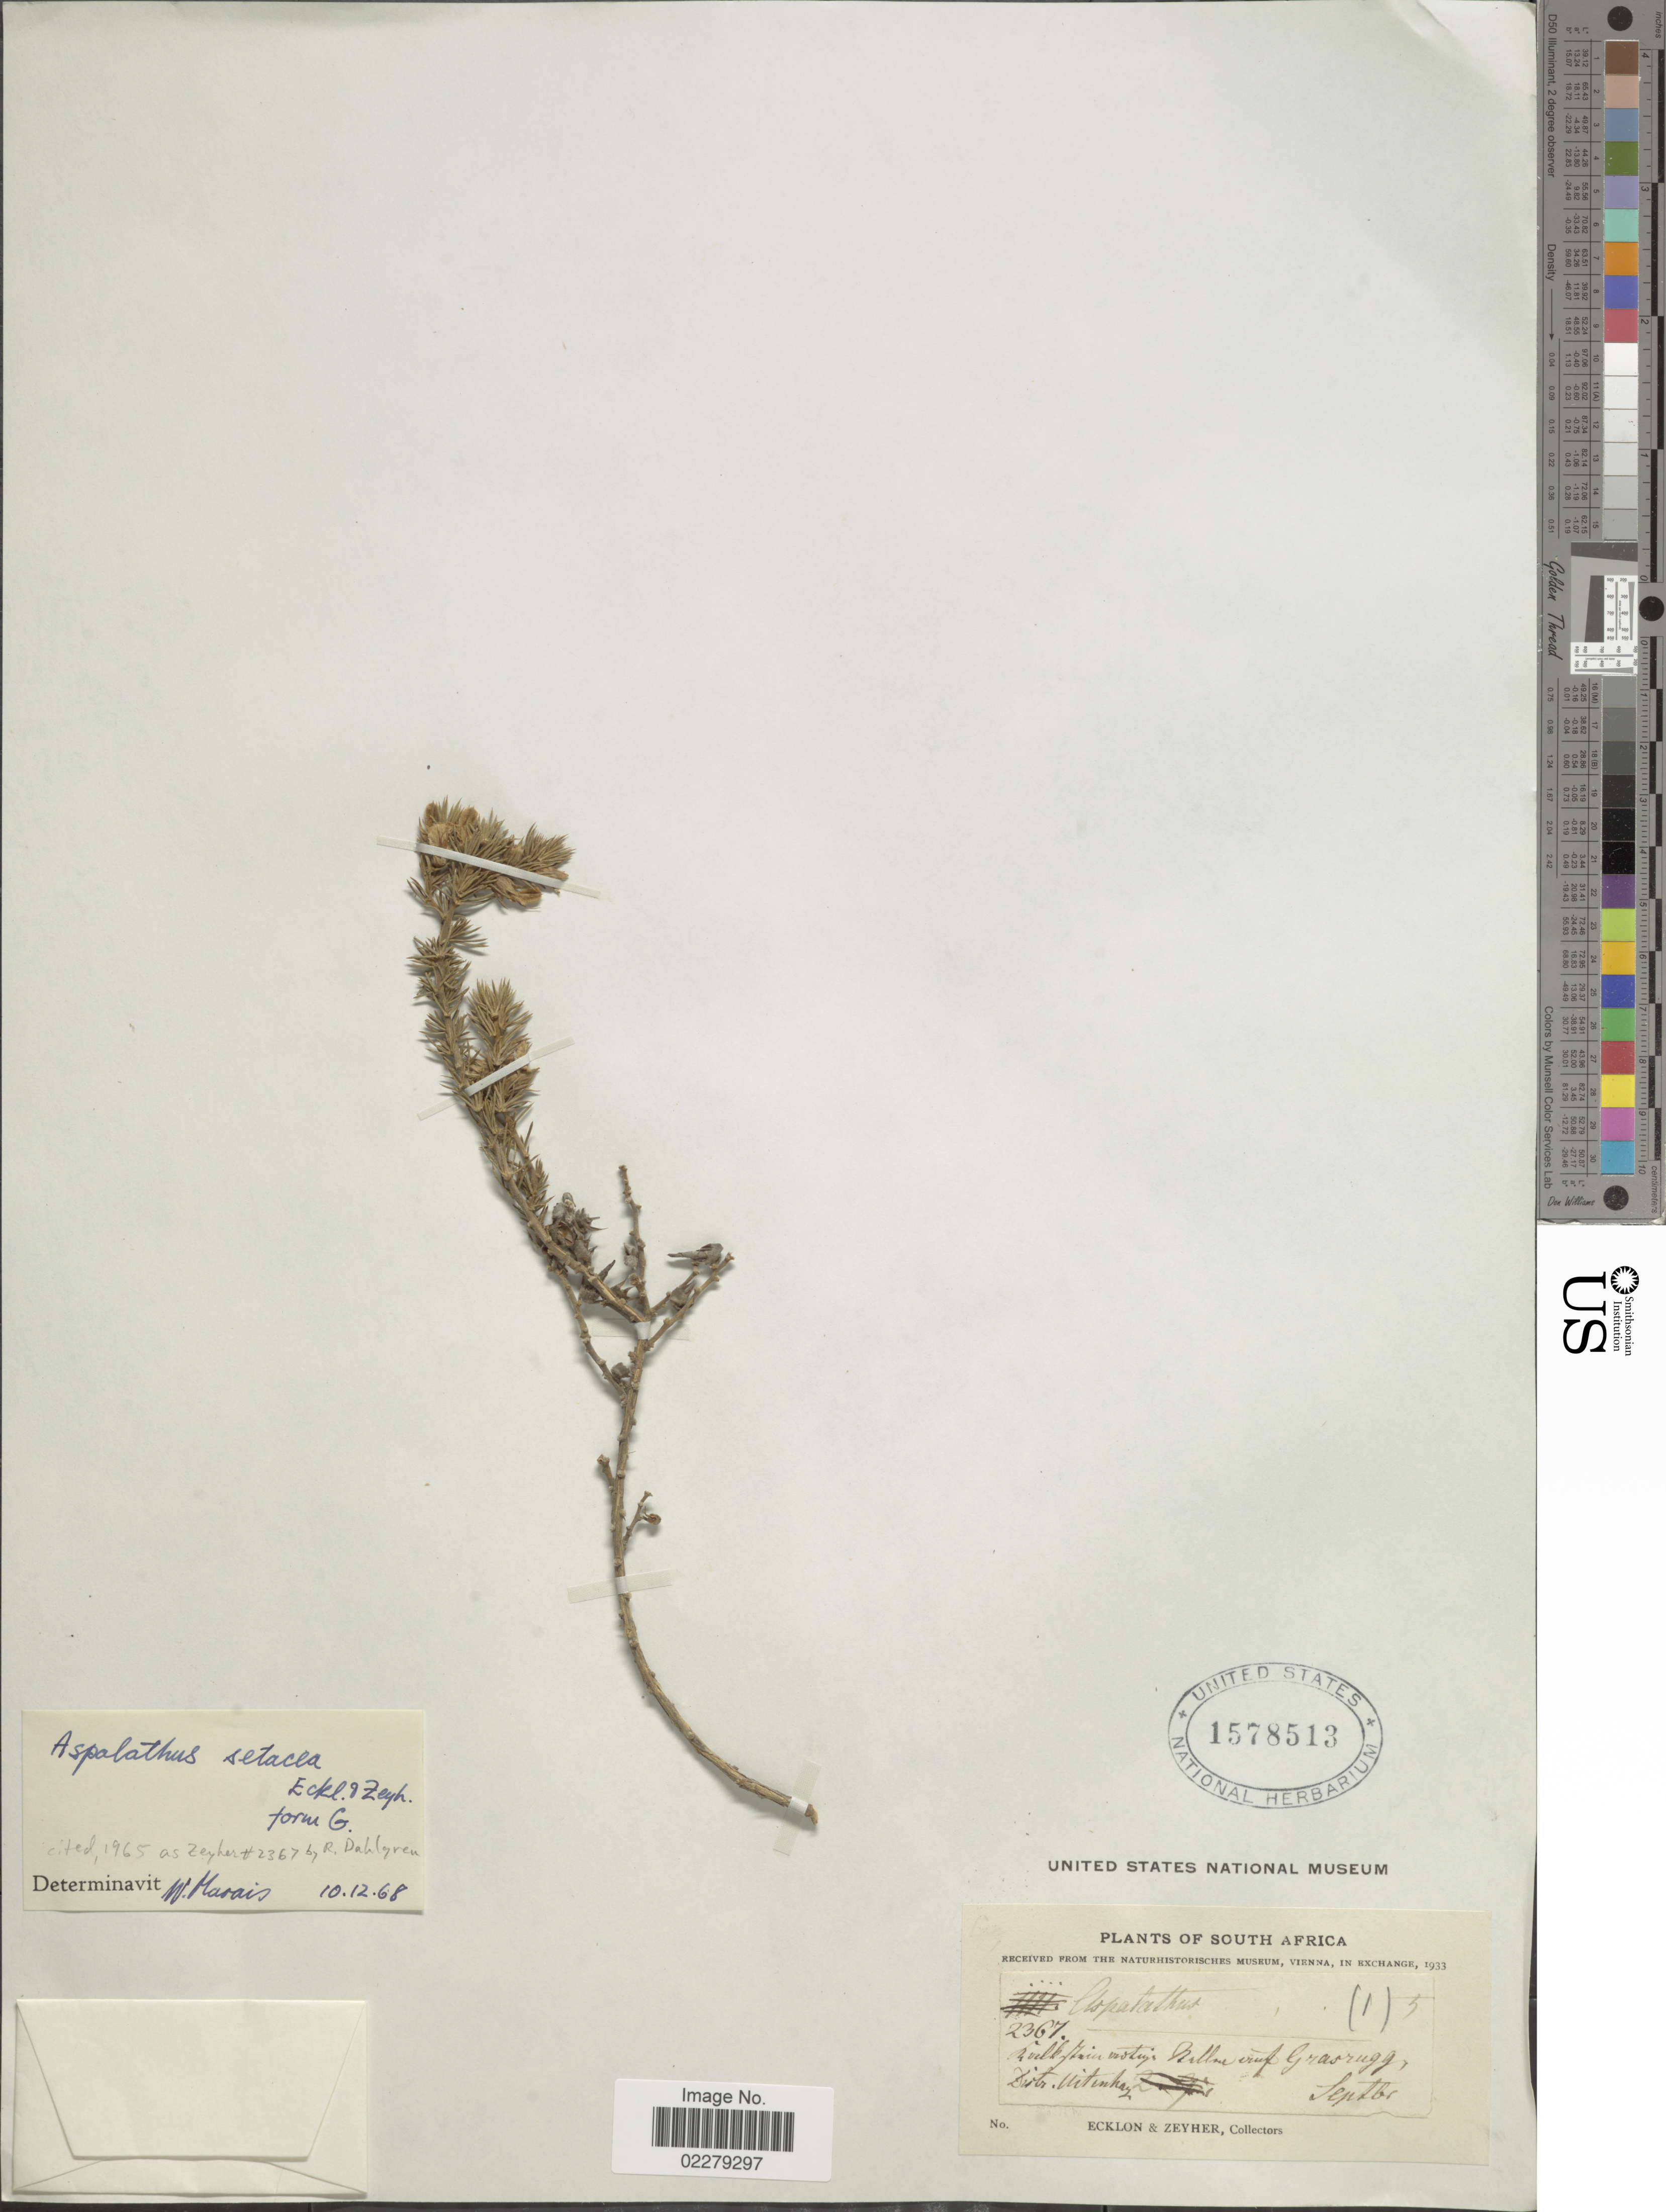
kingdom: Plantae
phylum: Tracheophyta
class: Magnoliopsida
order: Fabales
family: Fabaceae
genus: Aspalathus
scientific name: Aspalathus setacea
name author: Eckl. & Zeyh.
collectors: -. Ecklon & -. Zeyher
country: South Africa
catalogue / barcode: US 1578513